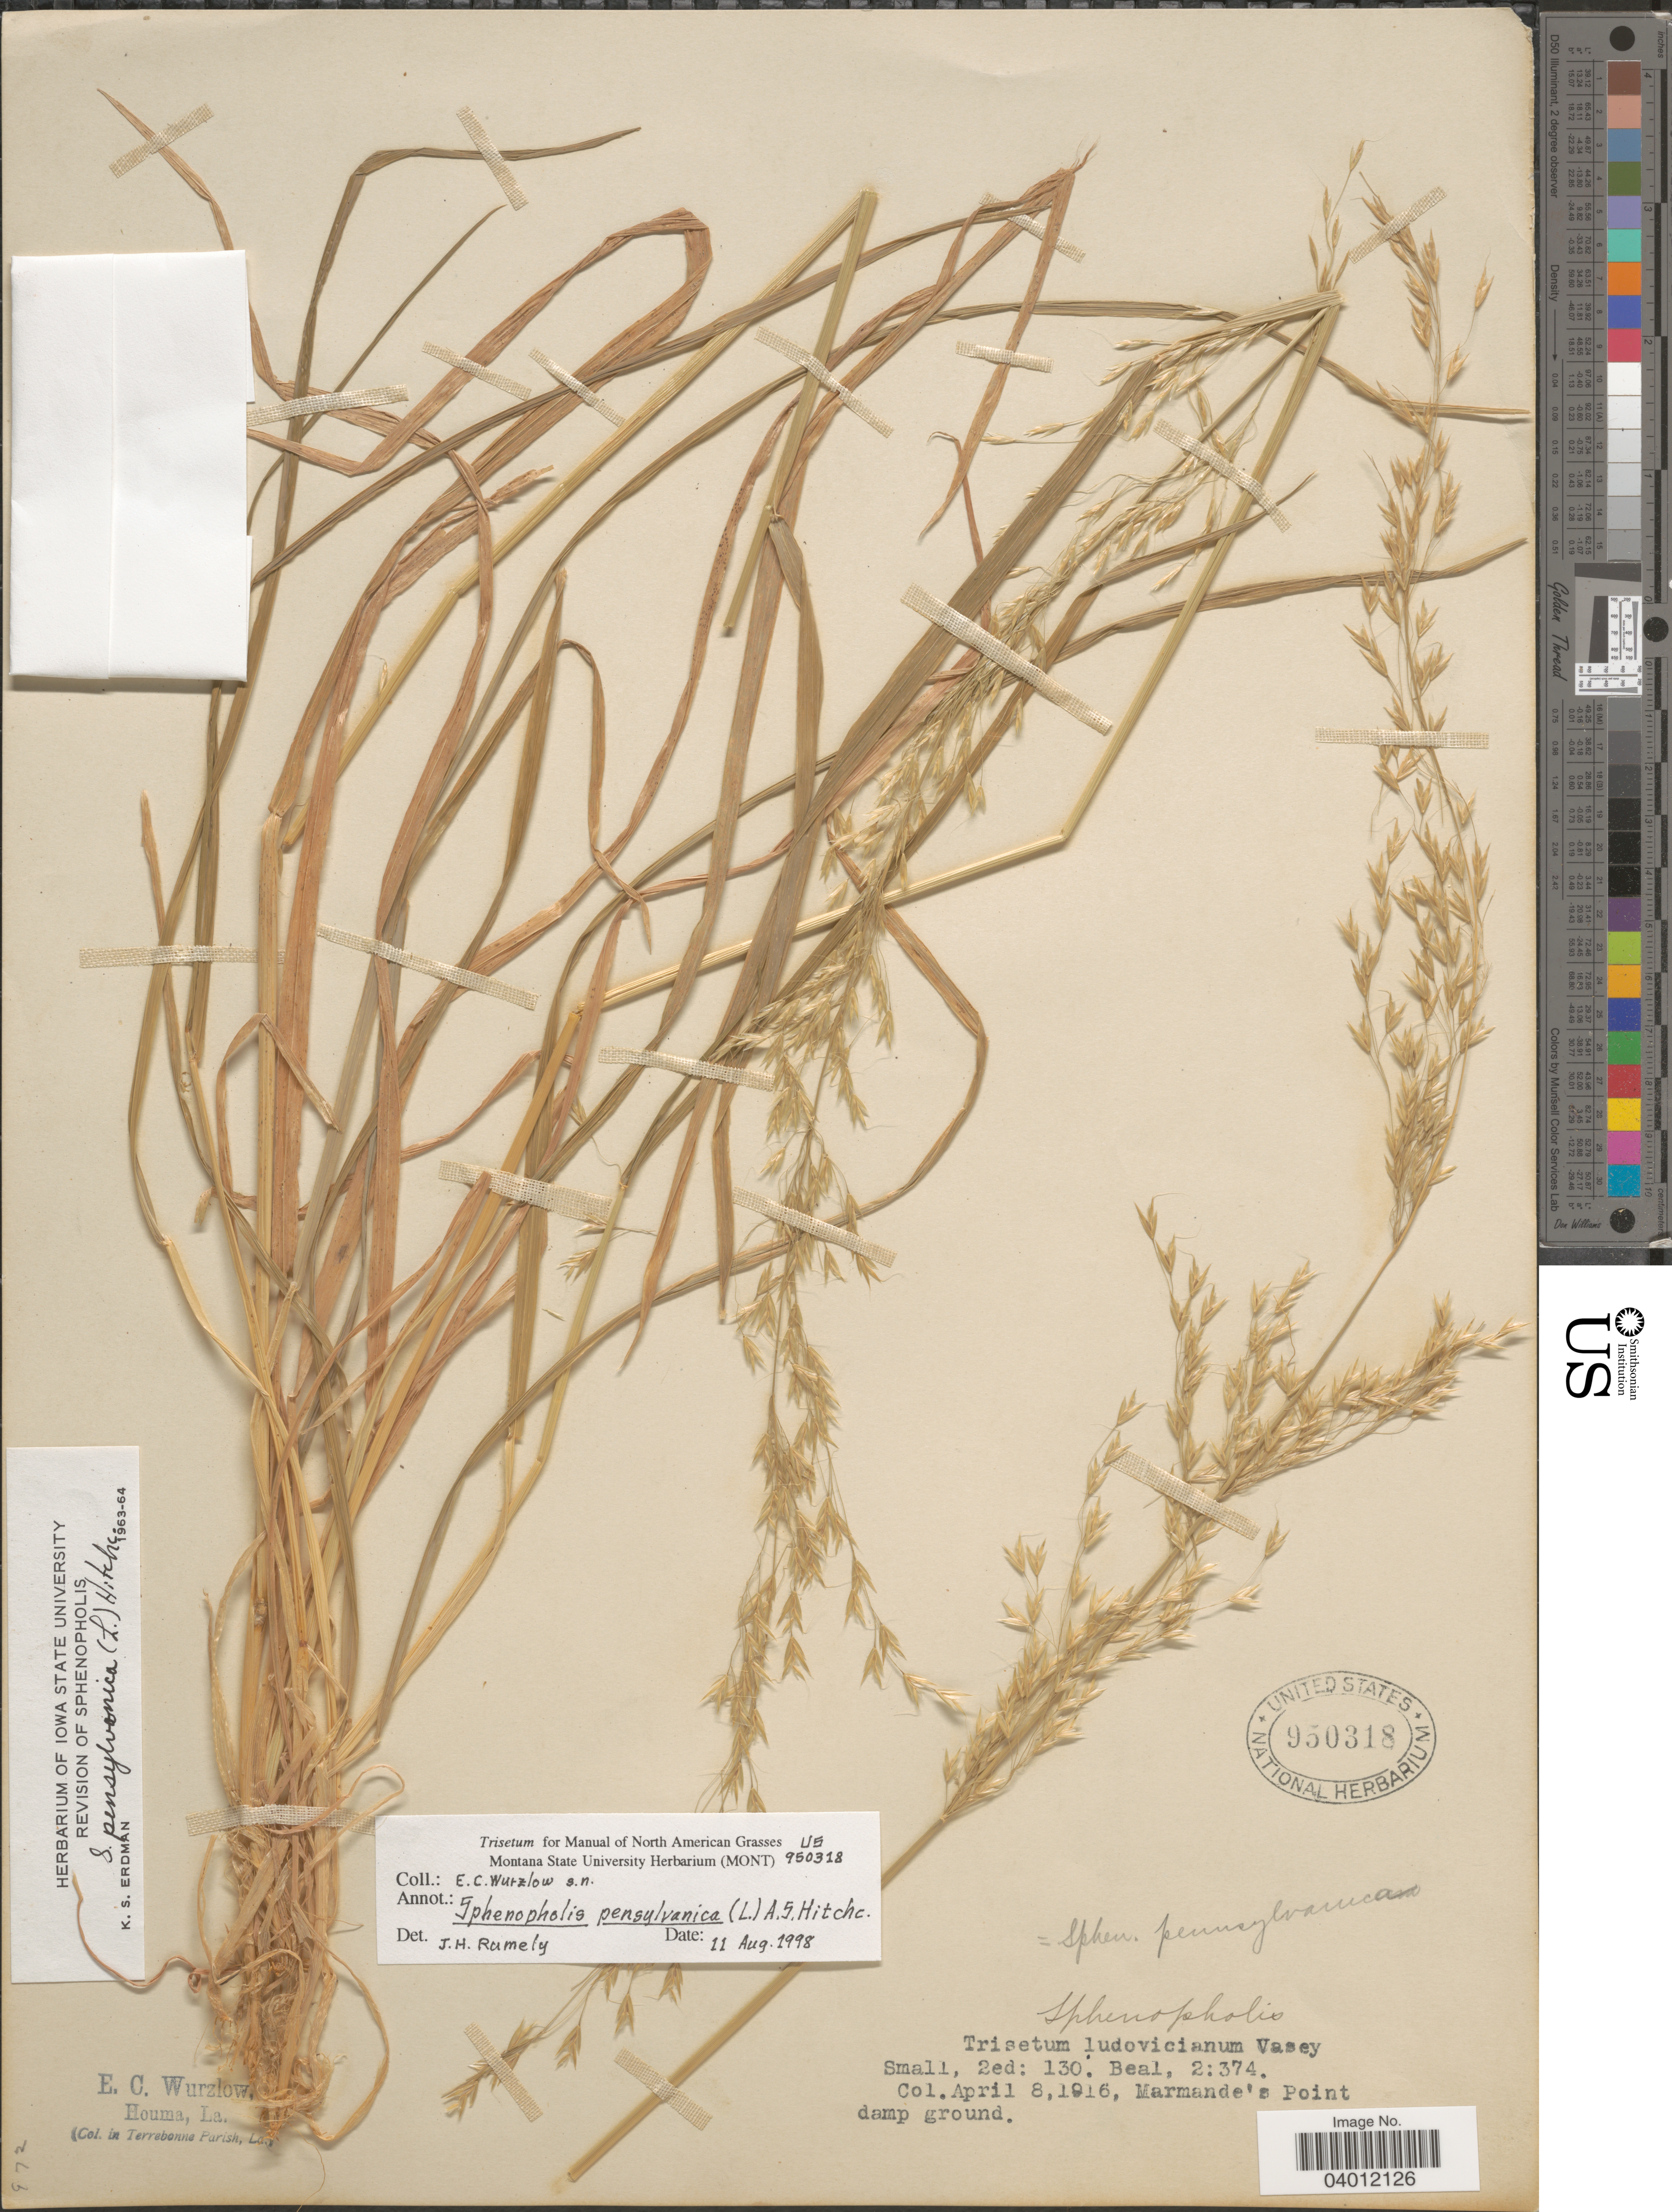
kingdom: Plantae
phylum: Tracheophyta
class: Liliopsida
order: Poales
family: Poaceae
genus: Sphenopholis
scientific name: Sphenopholis pensylvanica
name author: (L.) Hitchc.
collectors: E. Wurzlow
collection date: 1916-04-08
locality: Marmande's Point damp ground.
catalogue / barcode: US 950318